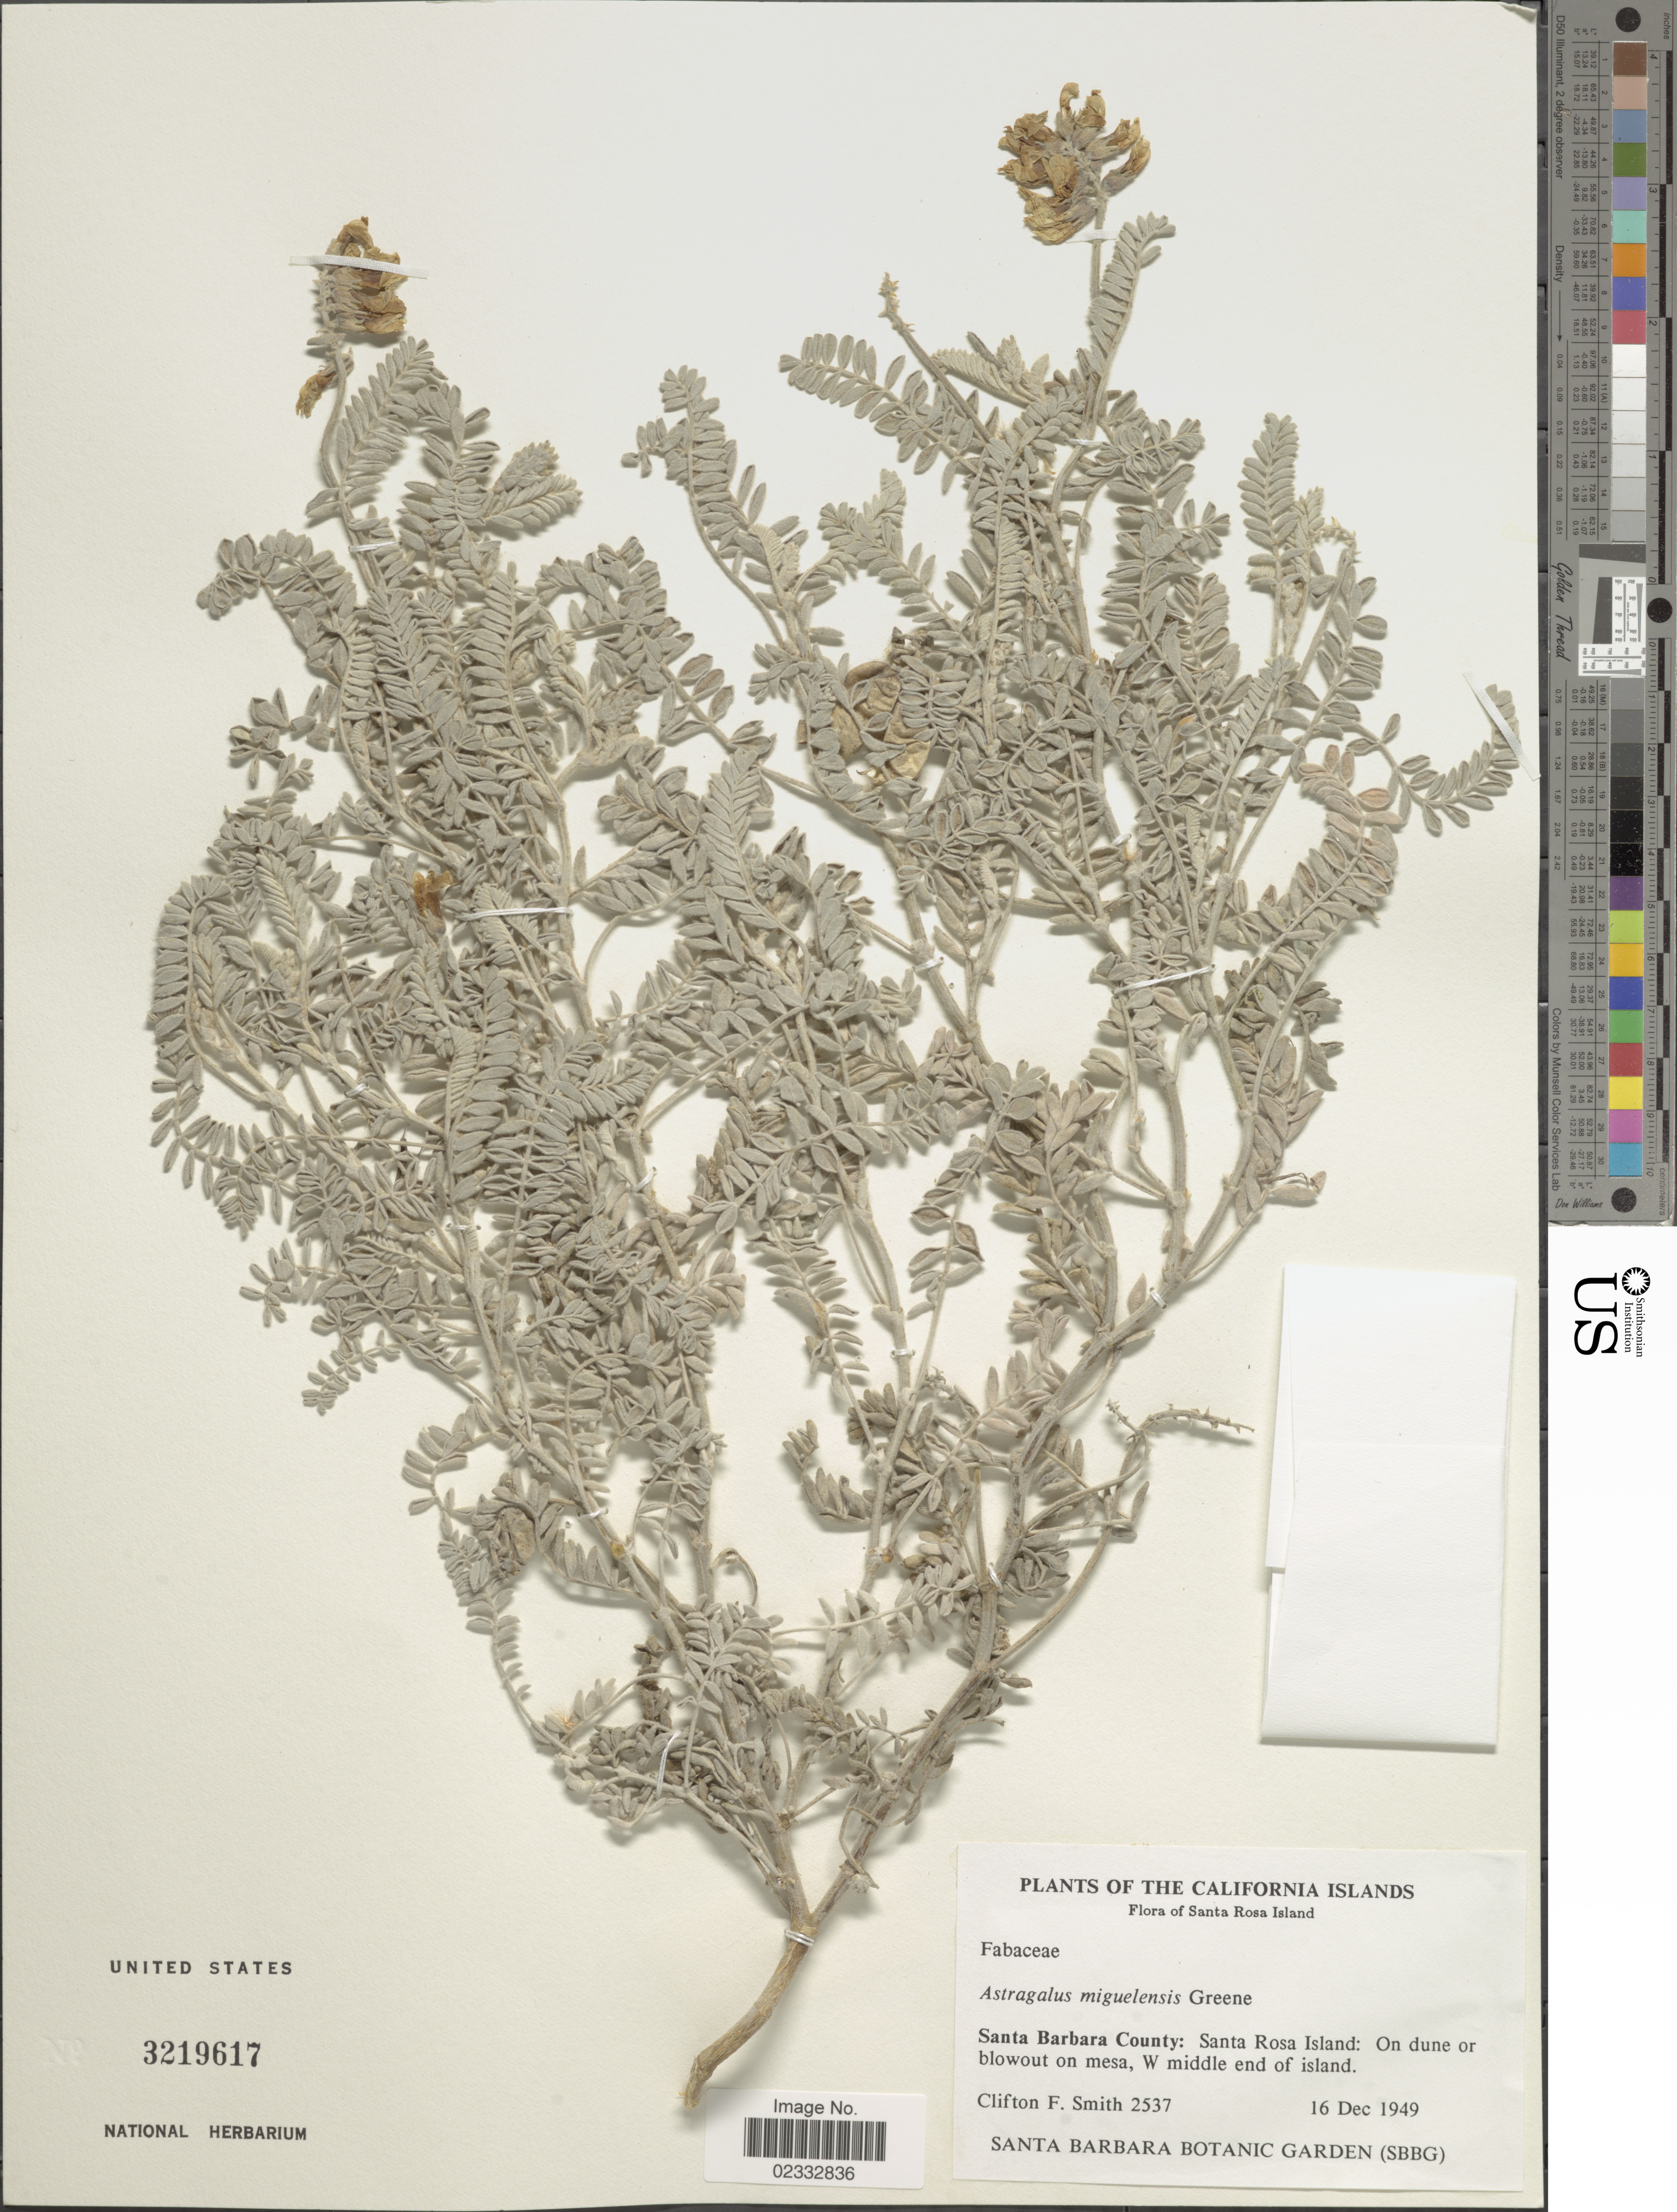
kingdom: Plantae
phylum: Tracheophyta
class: Magnoliopsida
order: Fabales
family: Fabaceae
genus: Astragalus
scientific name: Astragalus miguelensis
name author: Greene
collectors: C. F. Smith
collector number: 2537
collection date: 1949-12-16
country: United States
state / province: California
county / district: Santa Barbara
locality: California Islands, Santa Barbara County: Santa Rosa Island: on dune or blowout on mesa, W middle end of island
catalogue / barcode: US 3219617